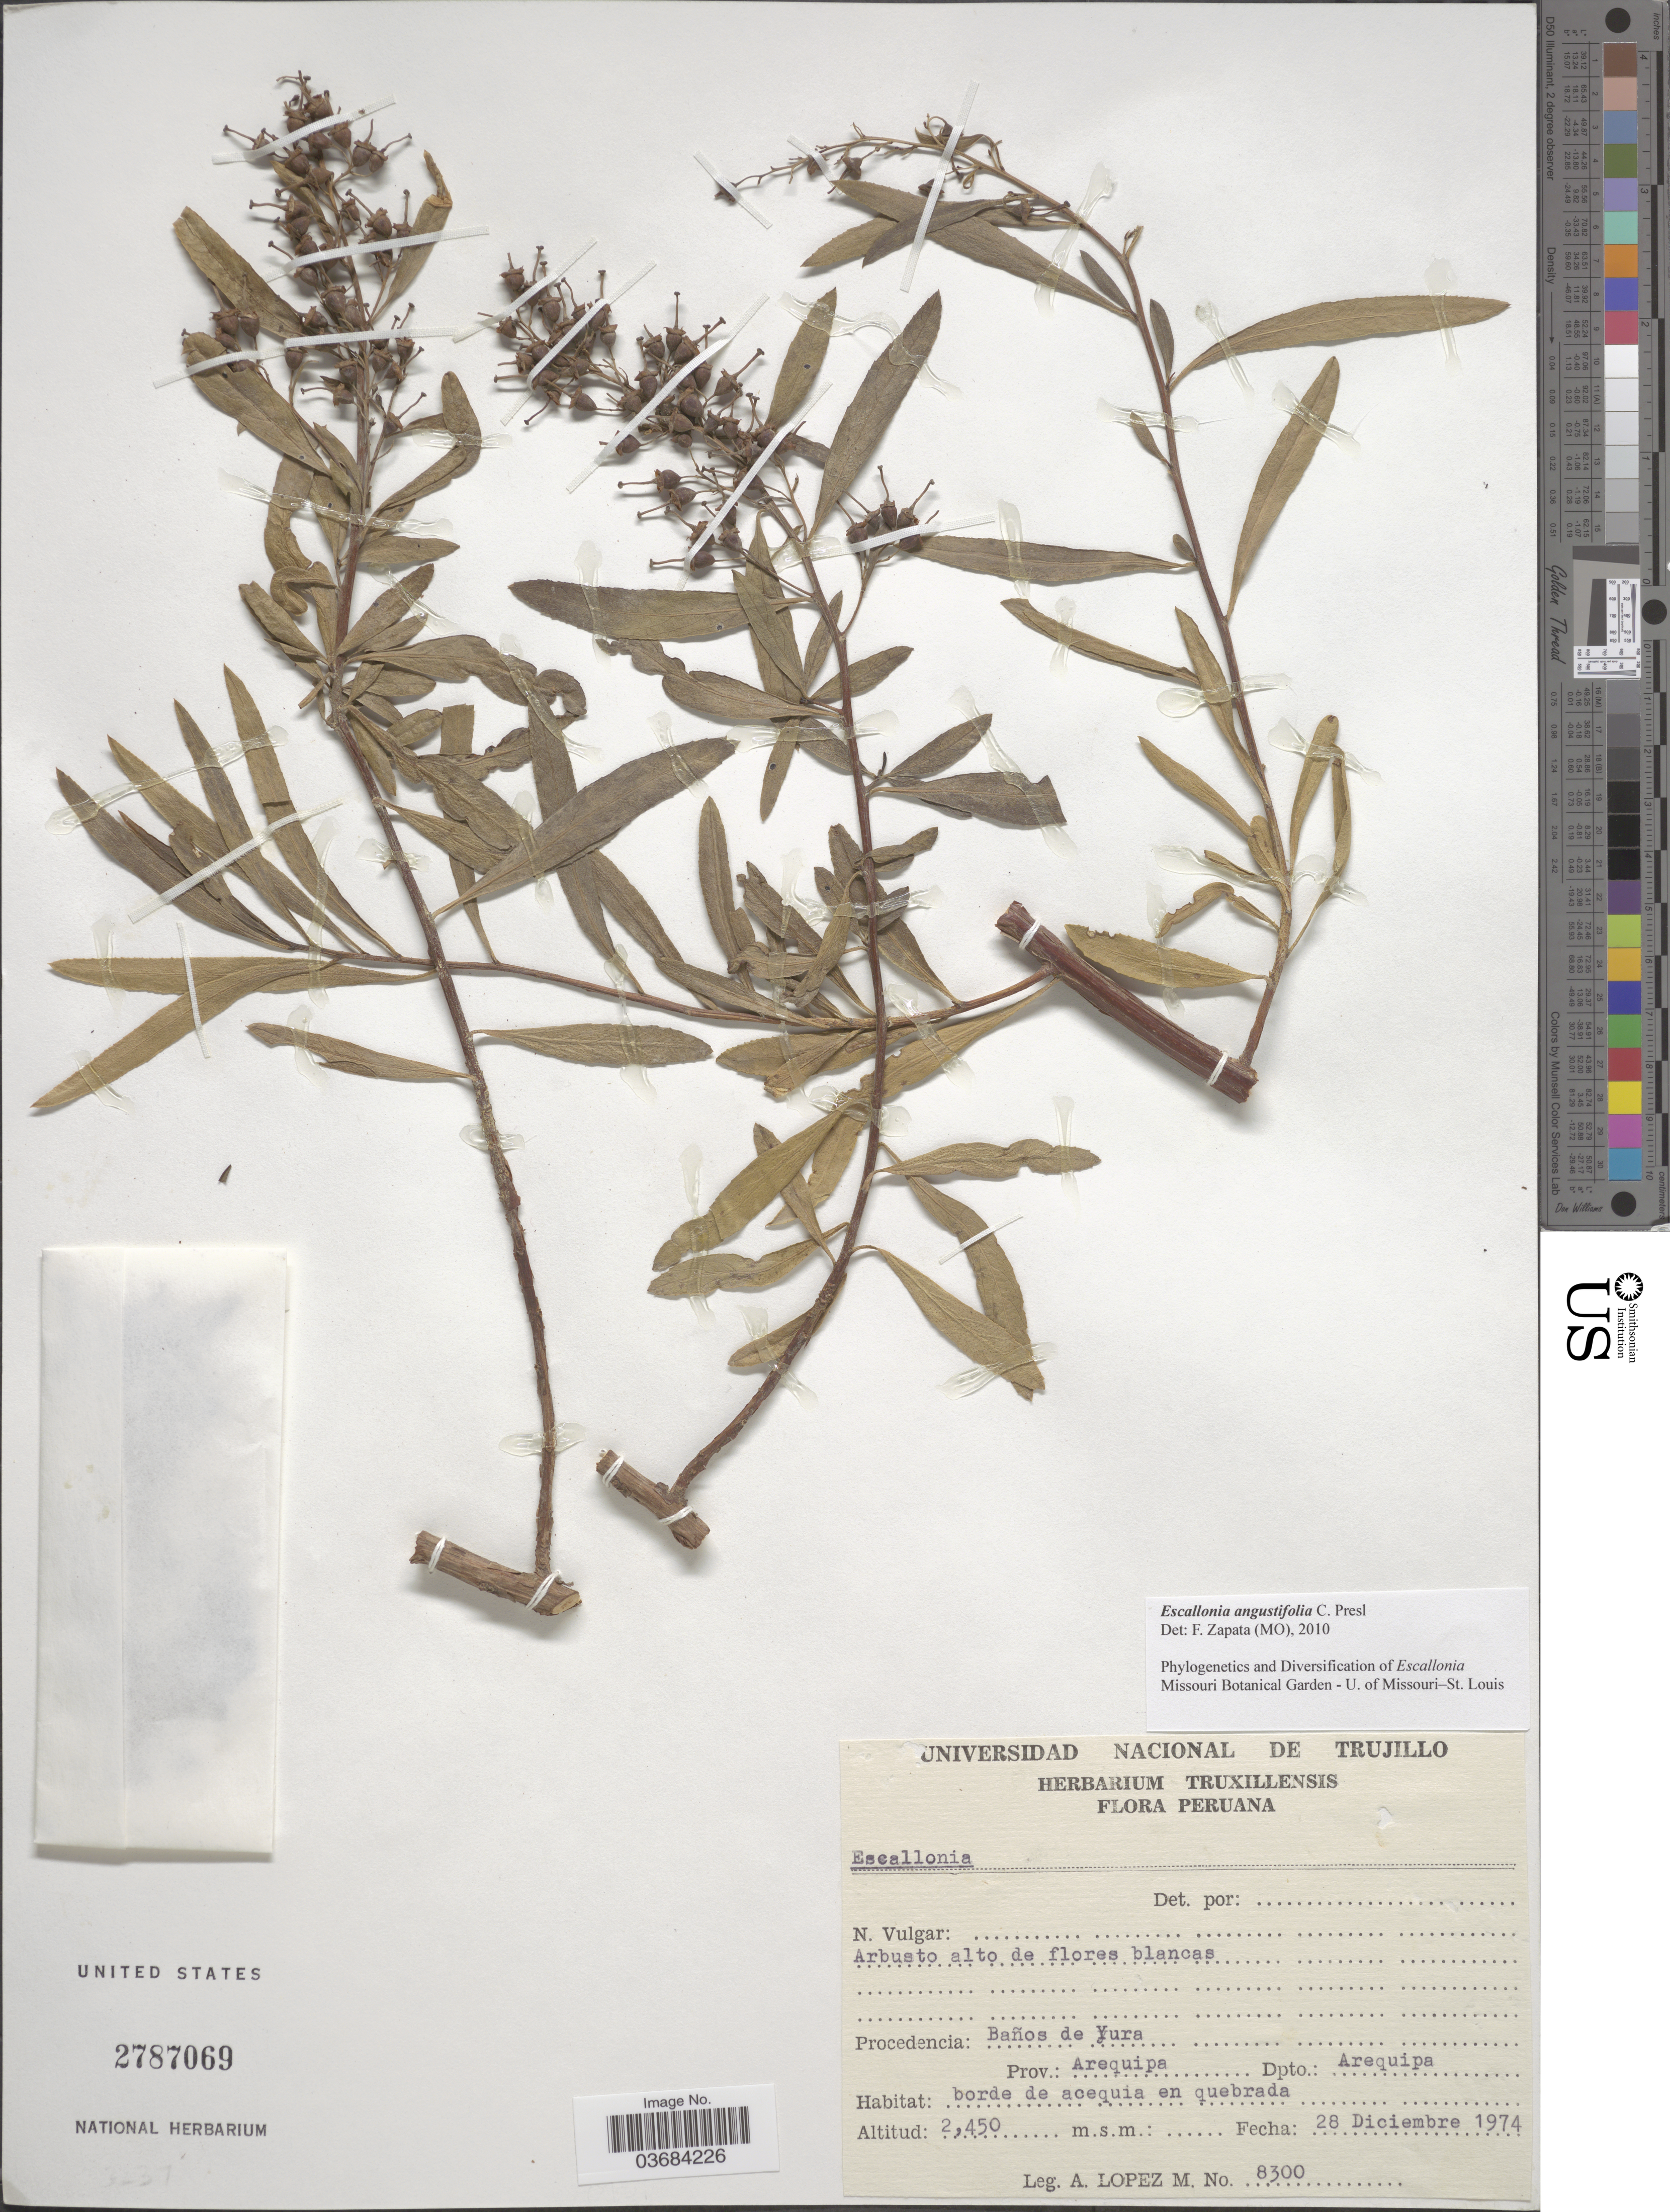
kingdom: Plantae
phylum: Tracheophyta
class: Magnoliopsida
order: Escalloniales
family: Escalloniaceae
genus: Escallonia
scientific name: Escallonia angustifolia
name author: C. Presl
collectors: A. López M.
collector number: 8300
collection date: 1974-12-28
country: Peru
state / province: Arequipa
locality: Baños de Yura. Prov.: Arequipa. Dpto.: Arequipa.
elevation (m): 2450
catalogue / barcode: US 2787069